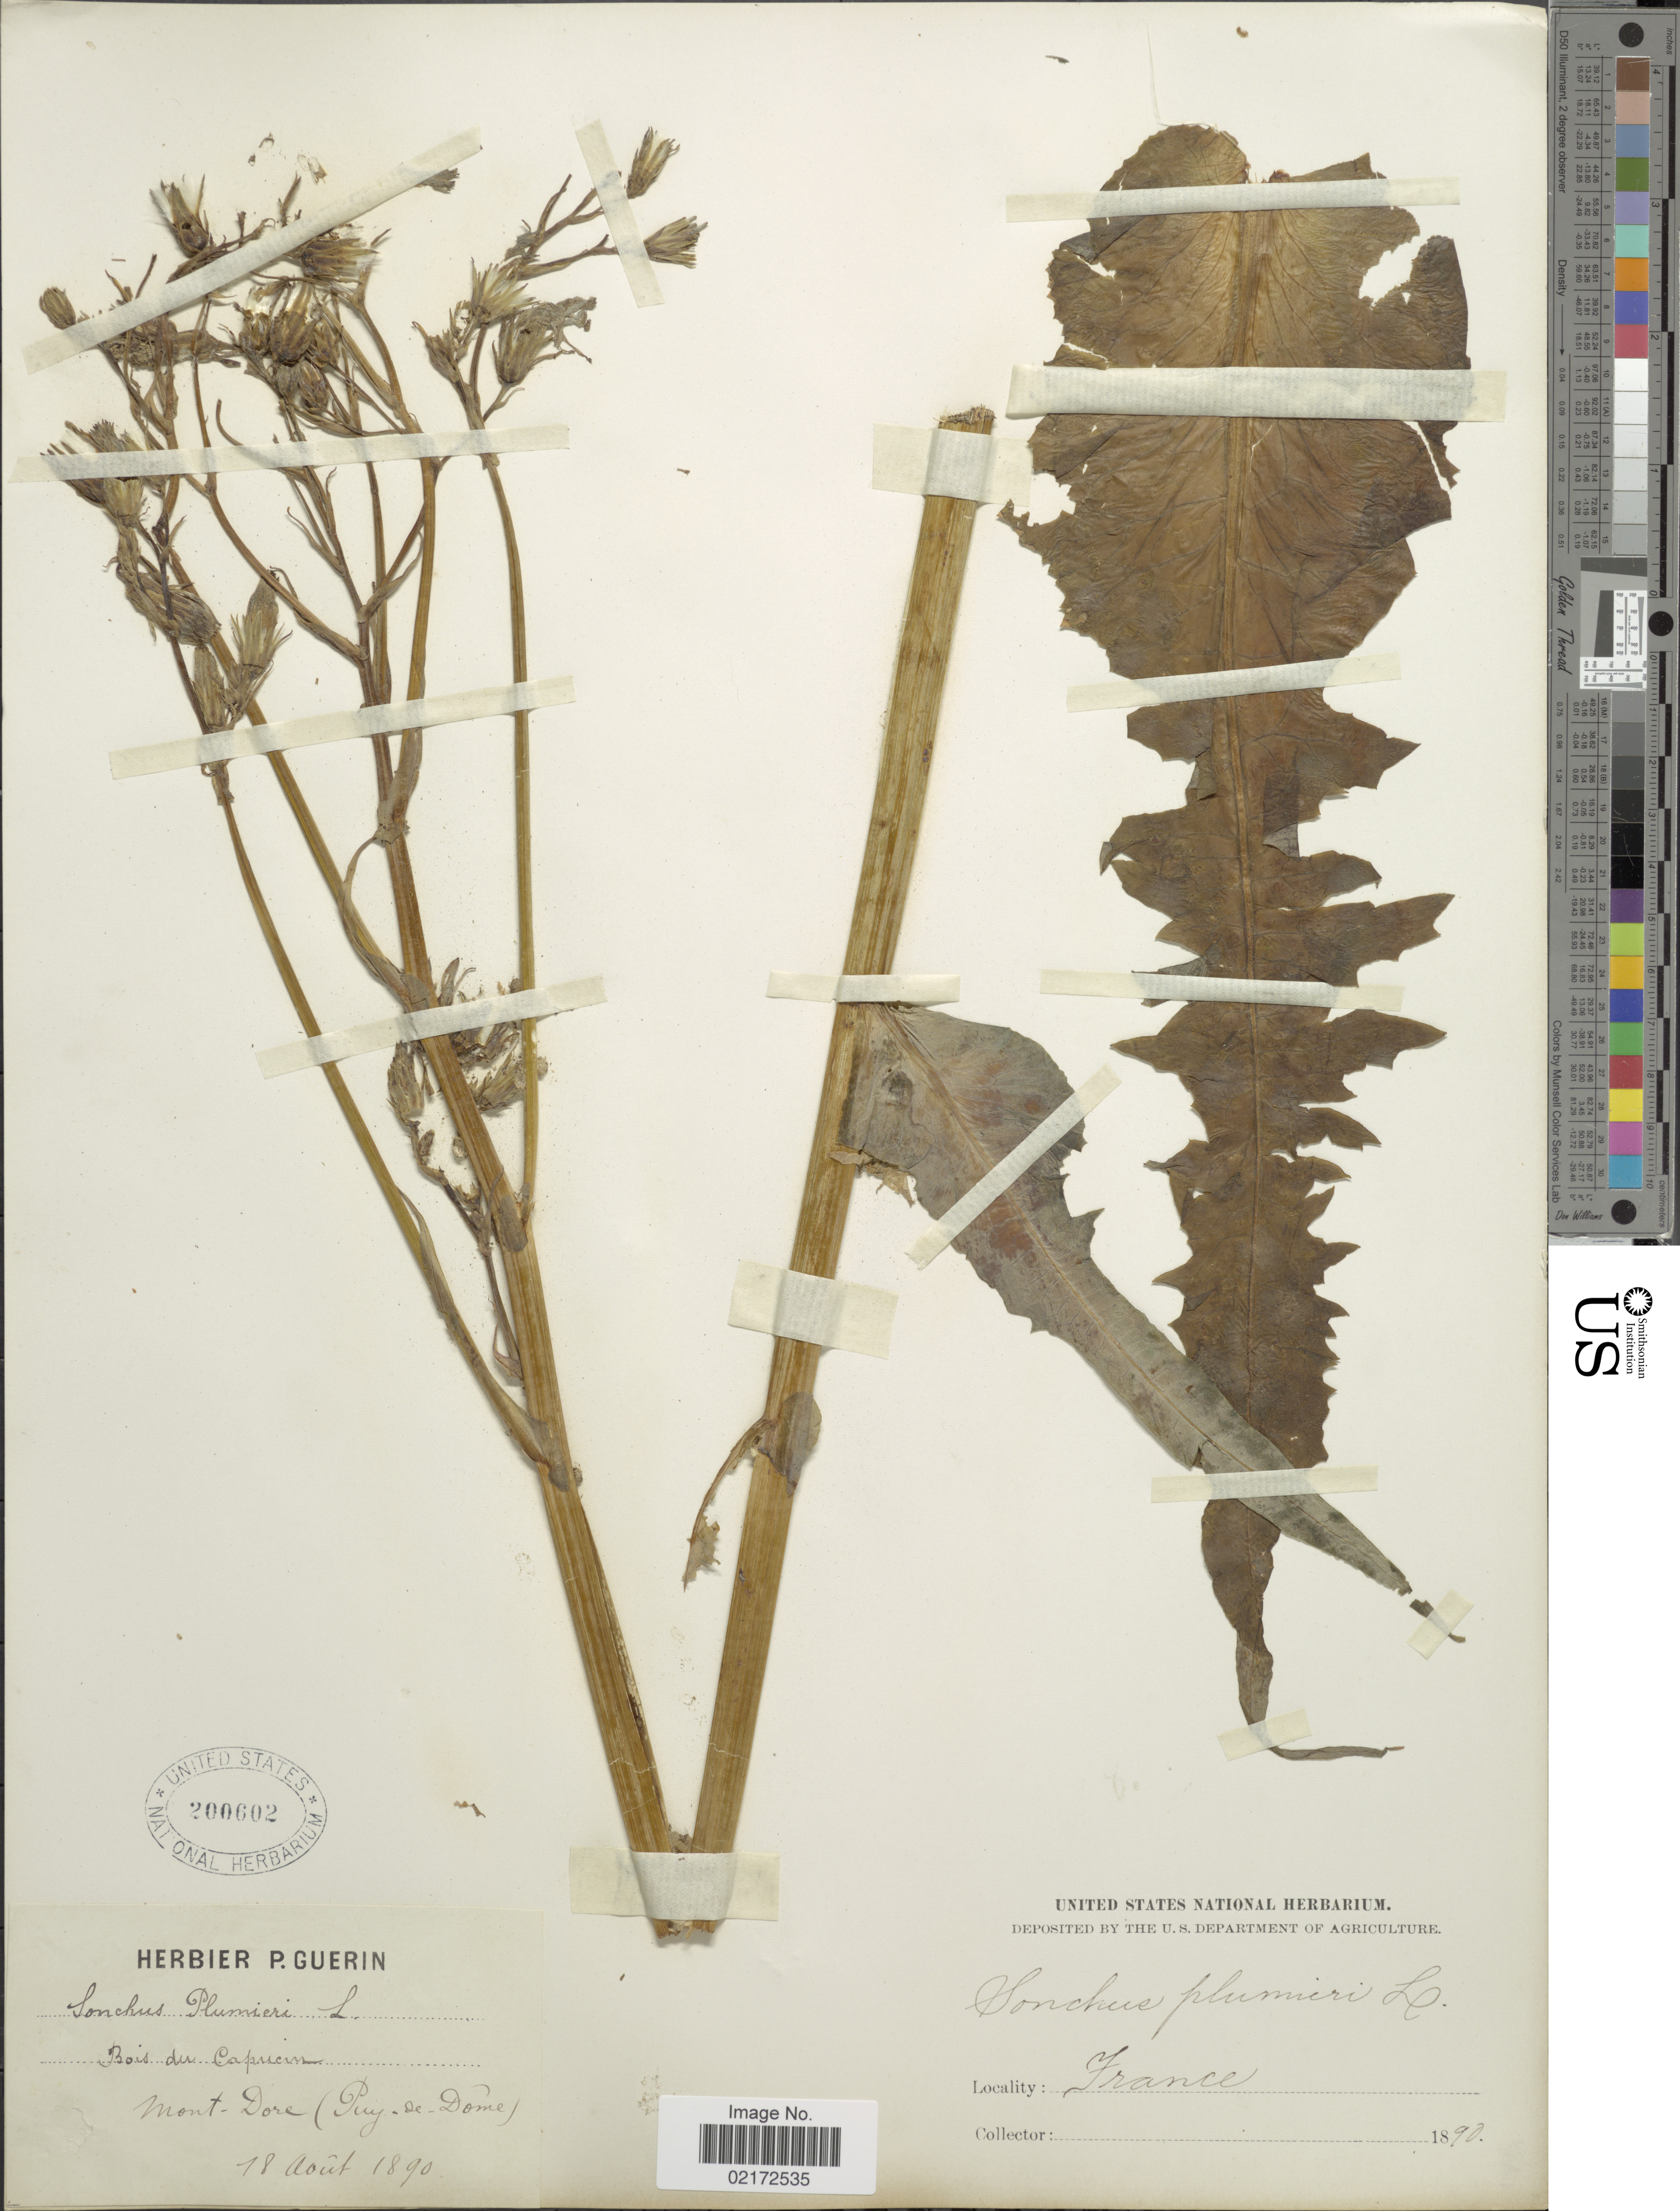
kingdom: Plantae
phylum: Tracheophyta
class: Magnoliopsida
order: Asterales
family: Asteraceae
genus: Lactuca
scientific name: Lactuca plumieri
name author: (L.) Gren. & Godr.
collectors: ex herb. P. Guerin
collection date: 1890-08-18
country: France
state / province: Auvergne-Rhône-Alpes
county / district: Puy-de-Dôme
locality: Bois du Capricon, Mont-Dore (Puy-de-Dôme). [interpreted]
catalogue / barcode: US 200602